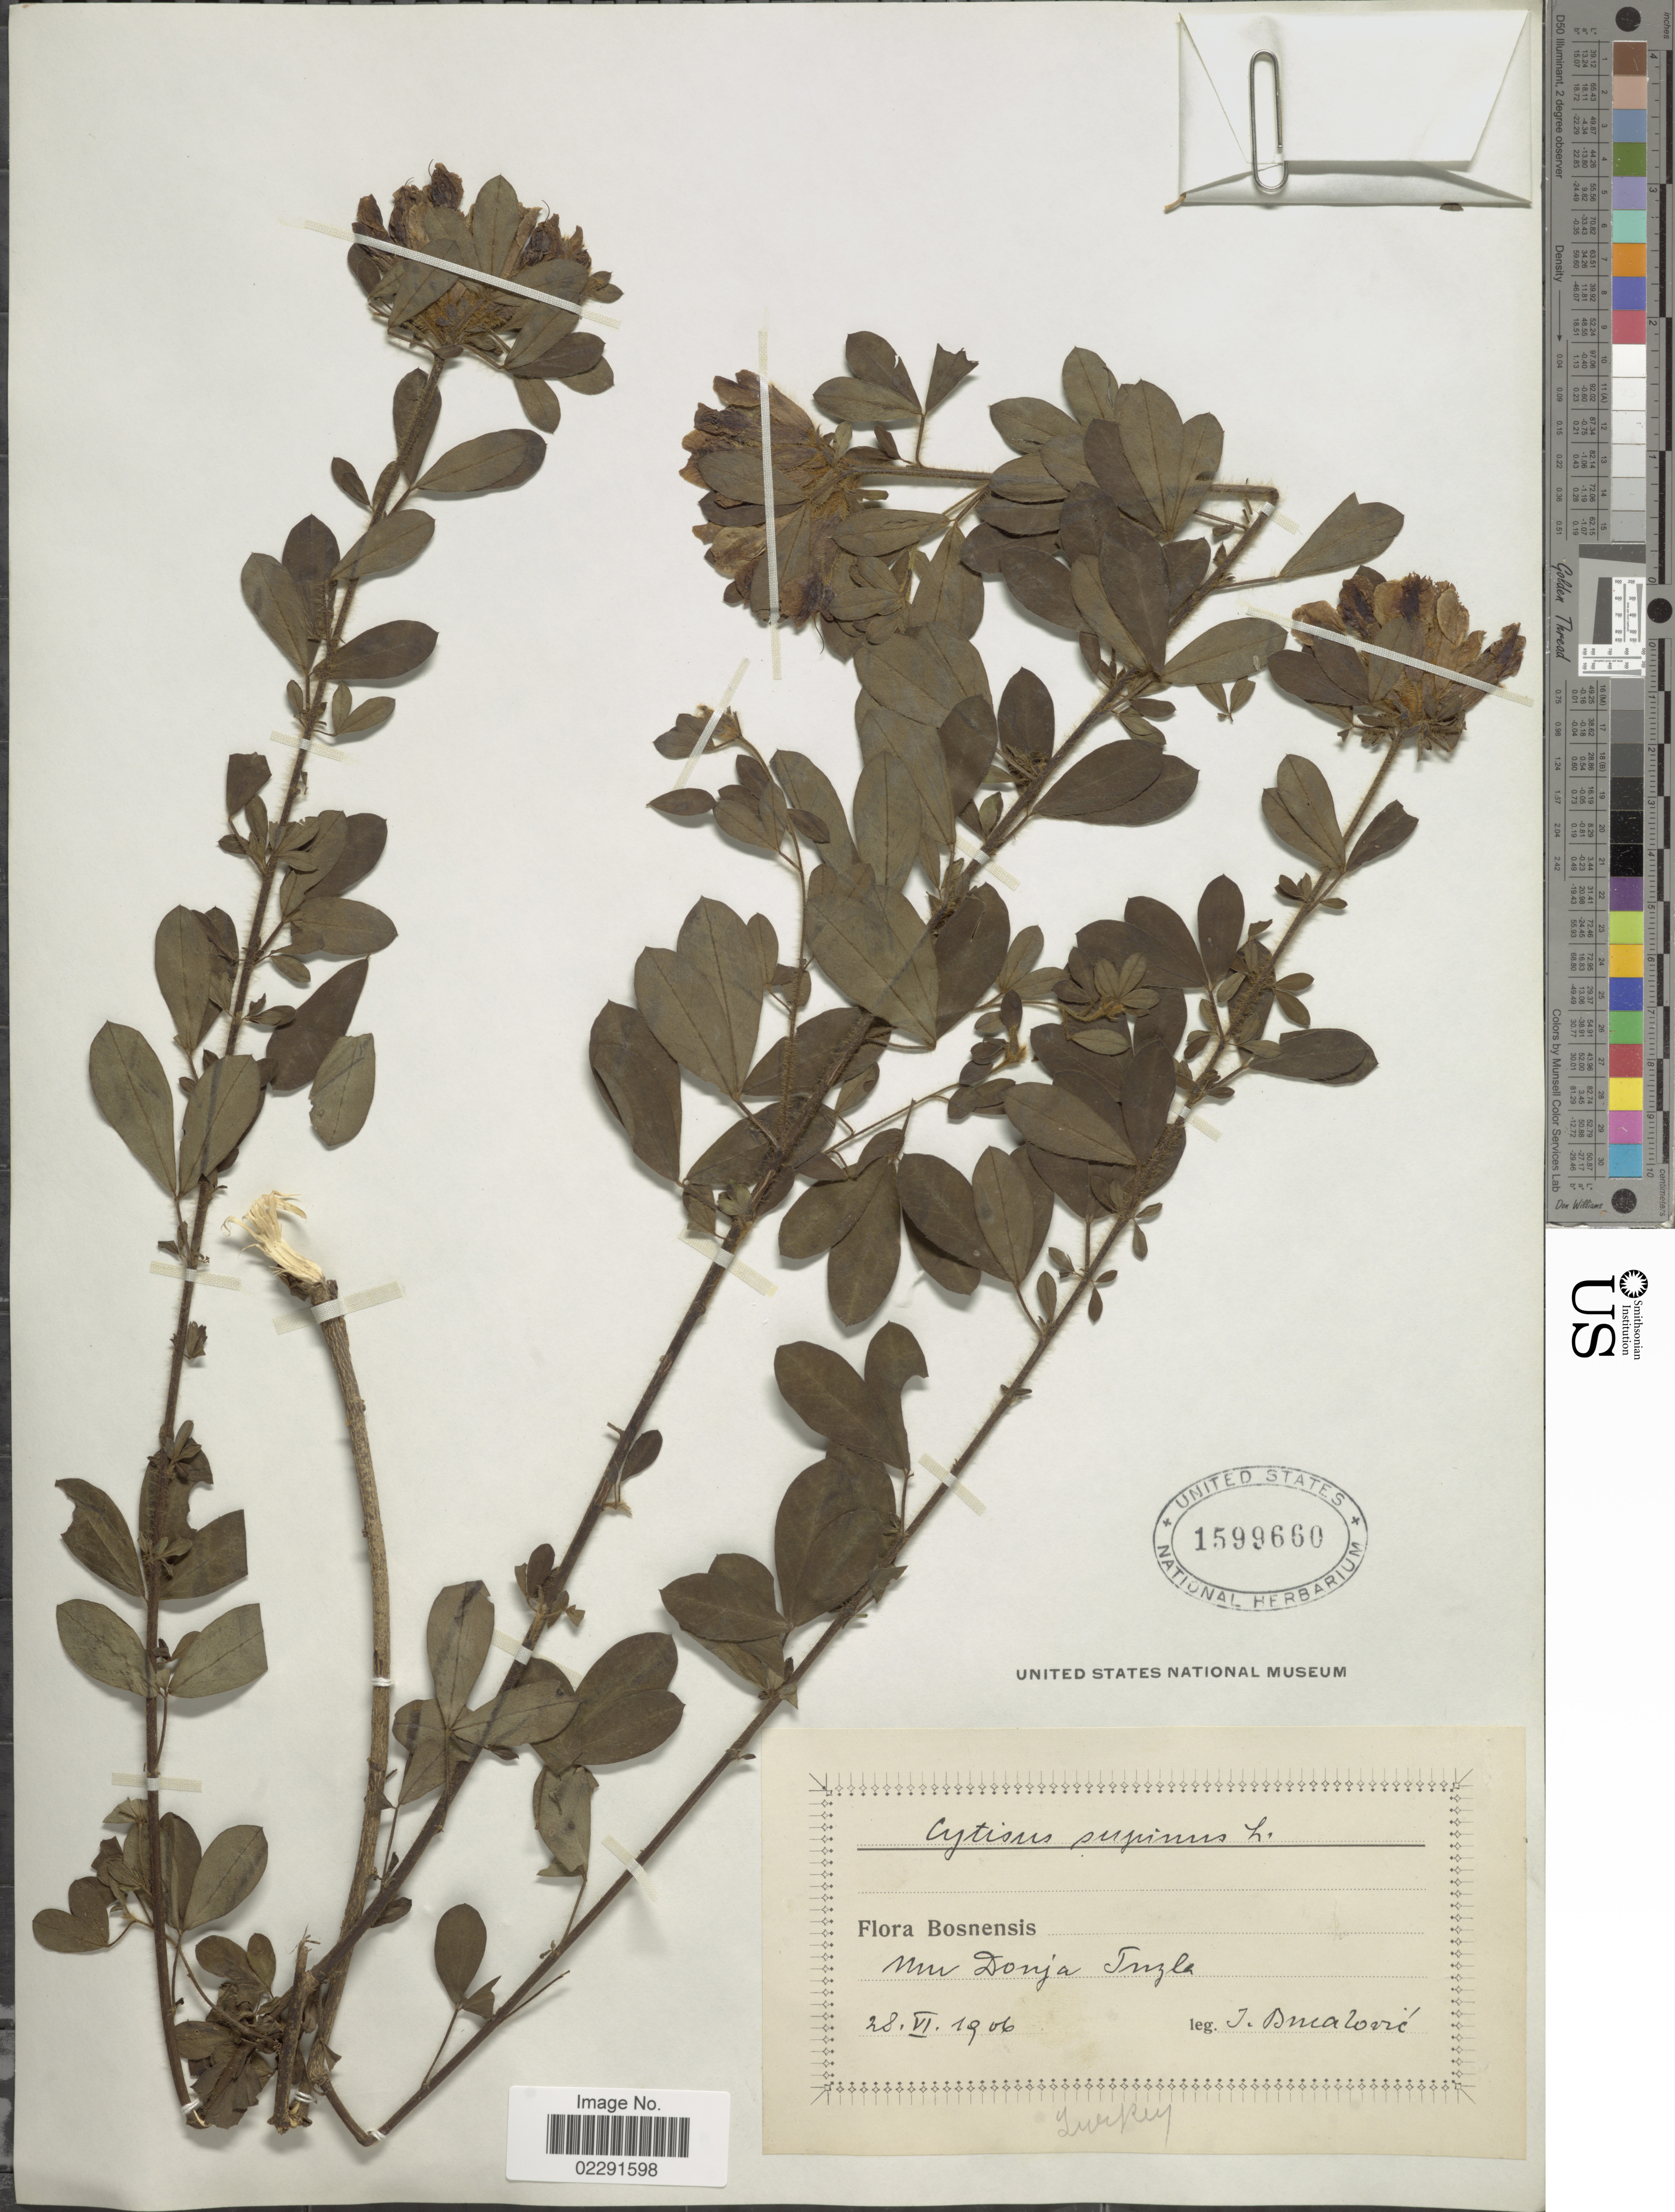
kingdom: Plantae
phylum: Tracheophyta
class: Magnoliopsida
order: Fabales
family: Fabaceae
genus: Cytisus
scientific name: Cytisus supinus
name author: L.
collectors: J. Bucalovic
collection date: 1906-06-28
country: Turkey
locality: Bosnensis, NM Donja Tuzla. [interpreted]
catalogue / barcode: US 1599660